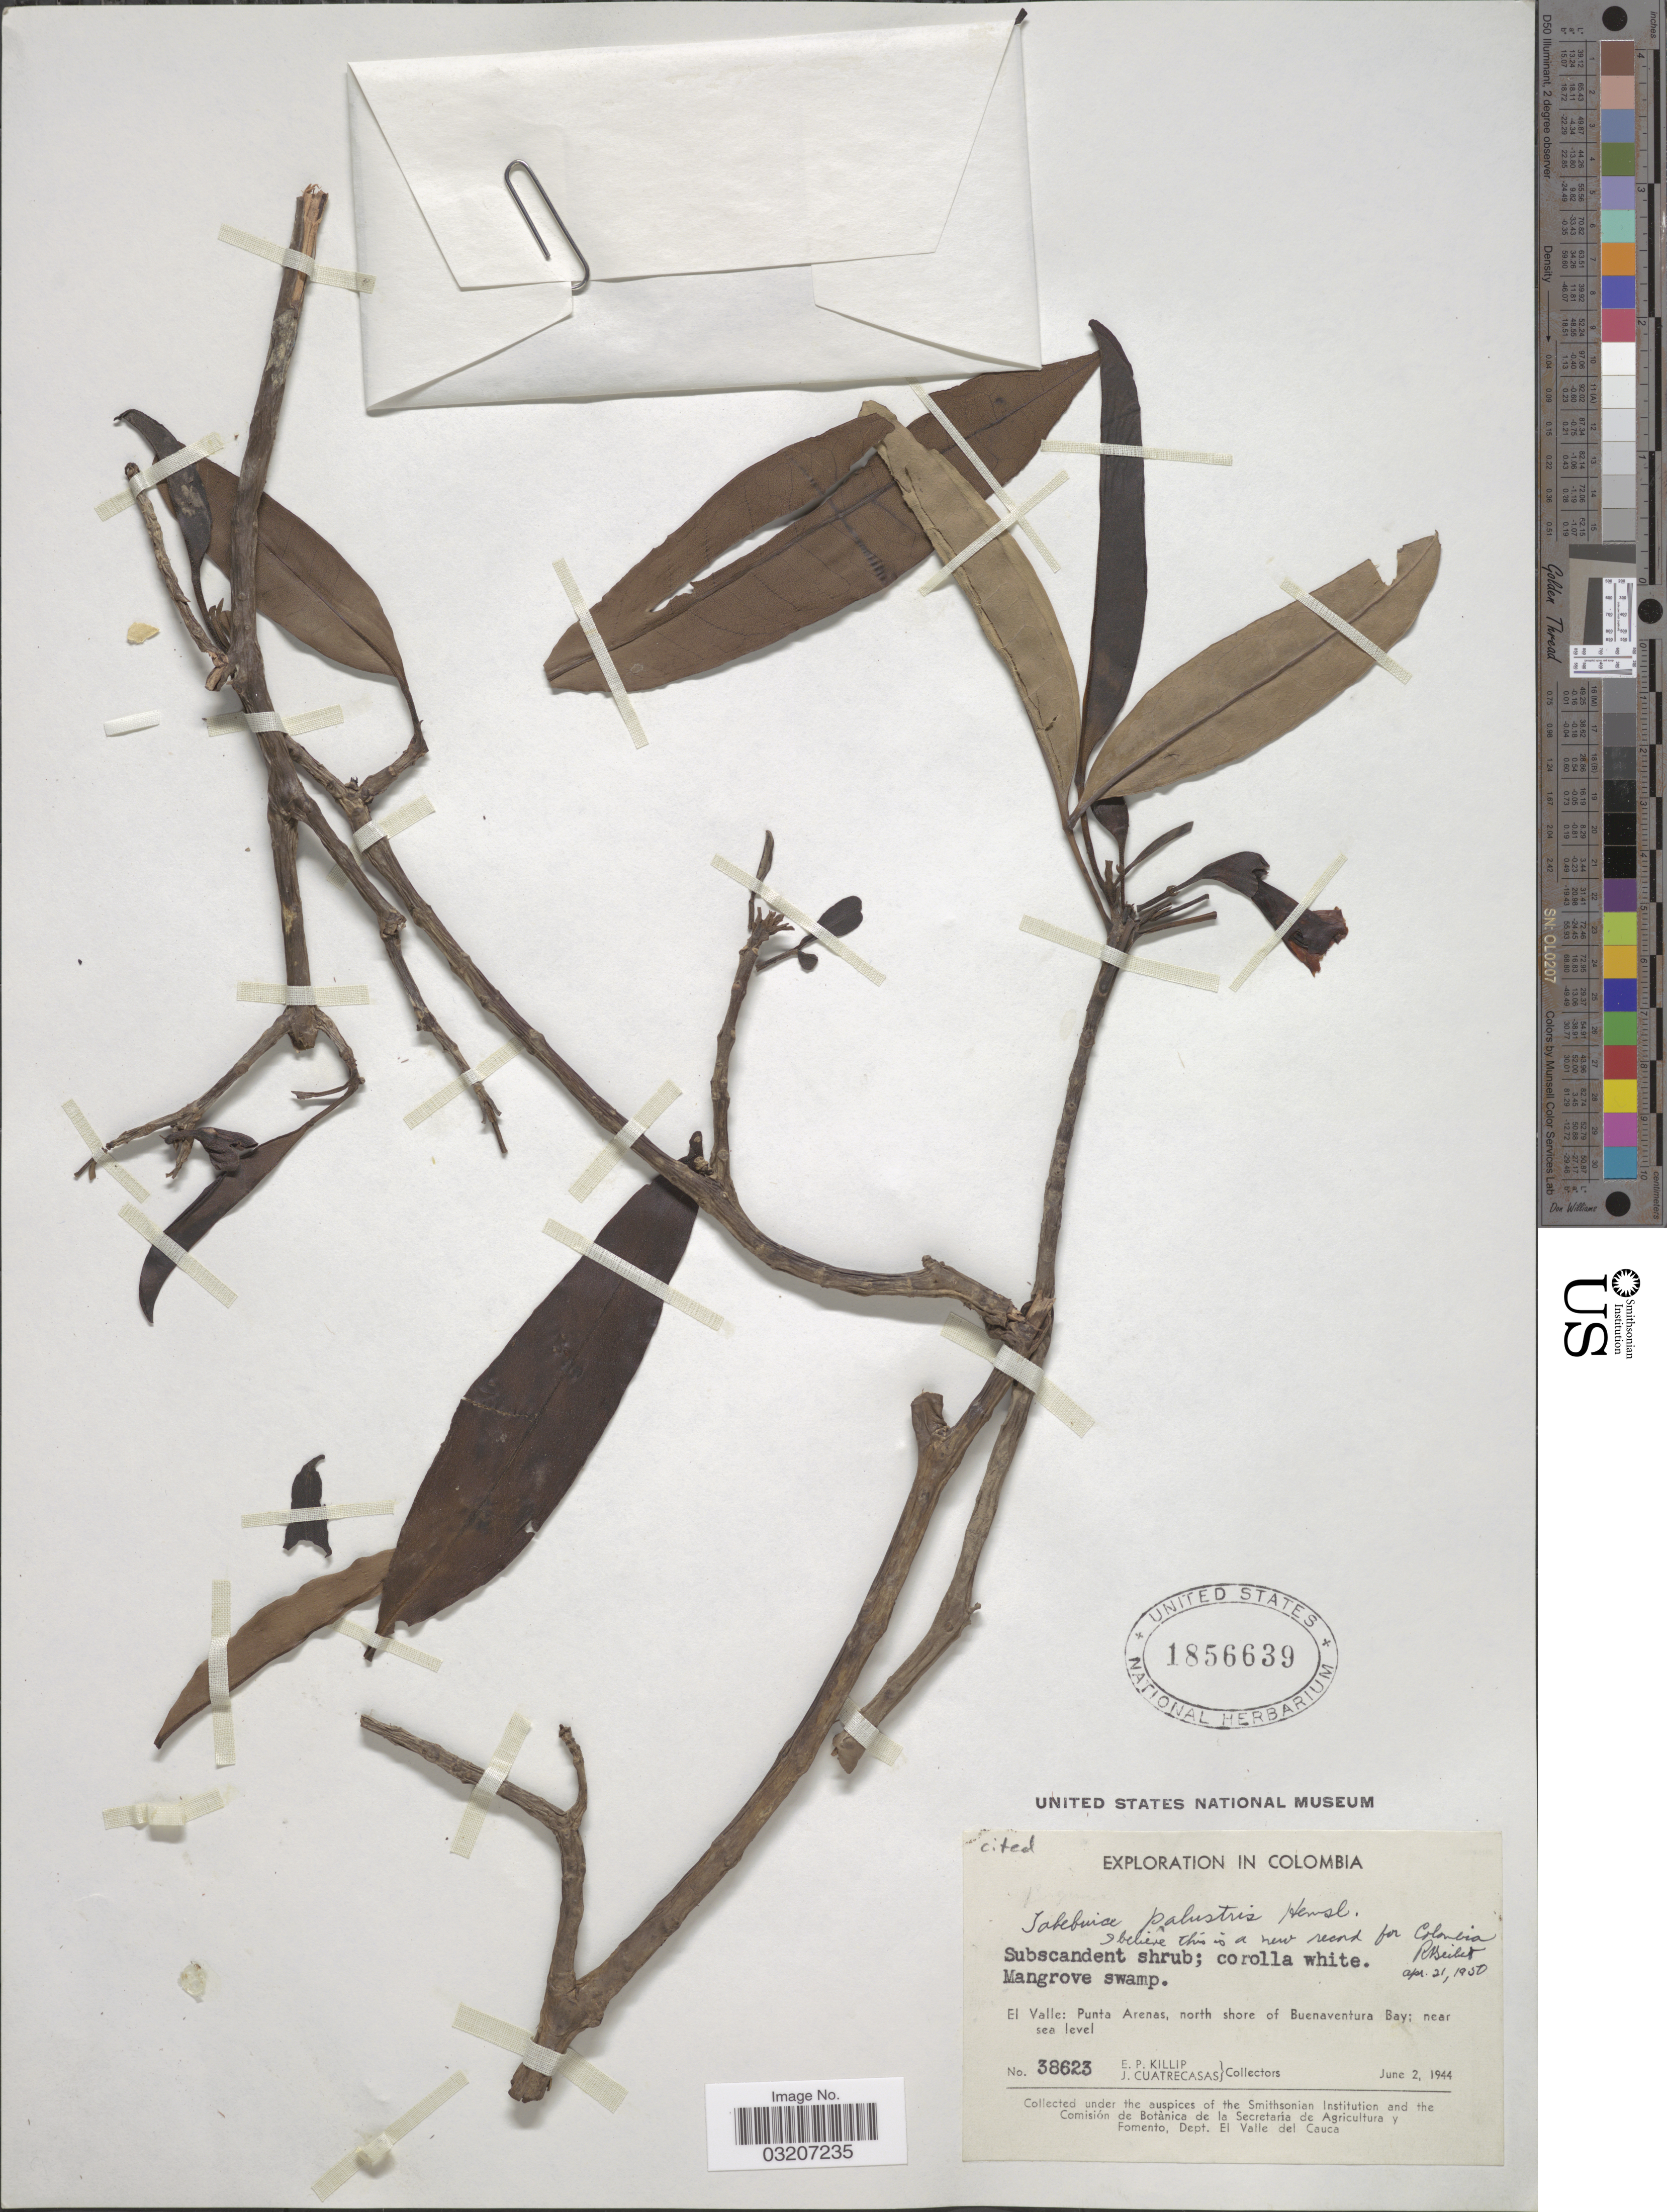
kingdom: Plantae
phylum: Tracheophyta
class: Magnoliopsida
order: Lamiales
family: Bignoniaceae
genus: Tabebuia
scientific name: Tabebuia palustris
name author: Hemsl.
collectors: E. P. Killip & J. Cuatrecasas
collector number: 38623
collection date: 1944-06-02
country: Colombia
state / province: Valle del Cauca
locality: Mangrove swamp, El Valle: Punta Arenas, north shore of Buenaventura Bay.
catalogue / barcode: US 1856639